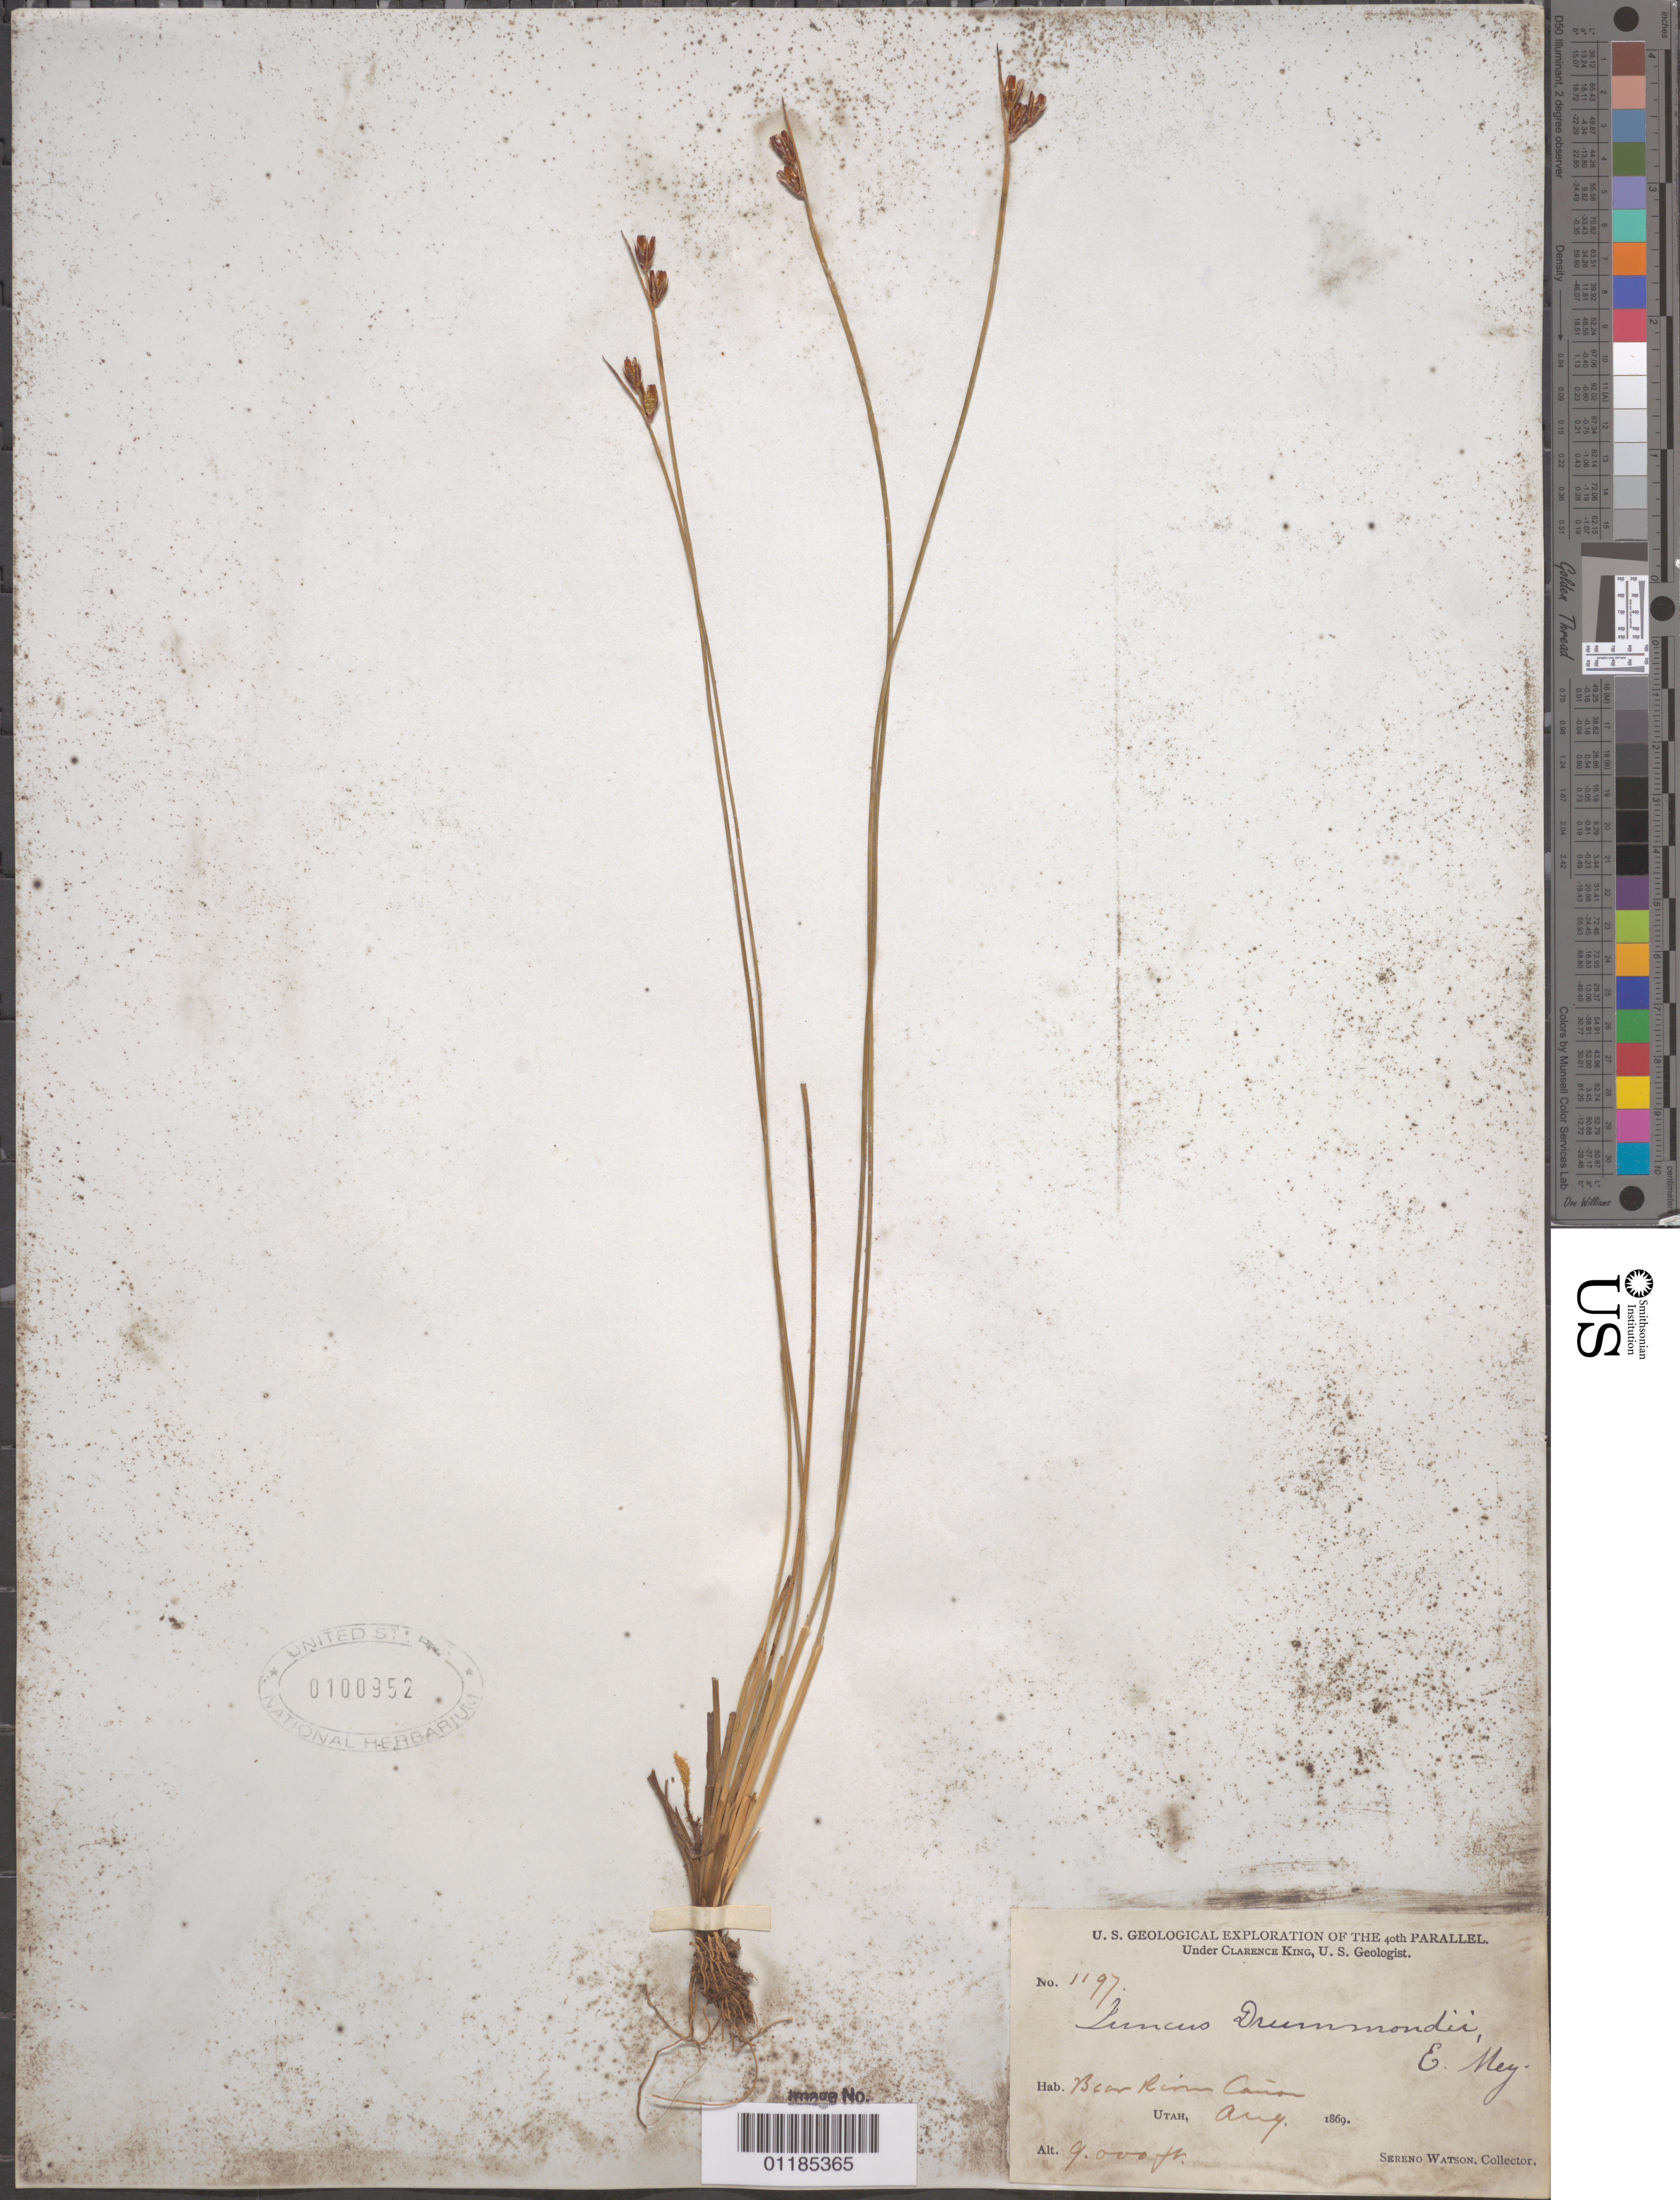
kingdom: Plantae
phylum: Tracheophyta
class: Liliopsida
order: Poales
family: Juncaceae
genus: Juncus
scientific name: Juncus drummondii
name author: E. Mey.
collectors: S. Watson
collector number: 1197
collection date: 1869-08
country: United States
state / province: Utah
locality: Bear River Canyon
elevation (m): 2743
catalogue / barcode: US 100952